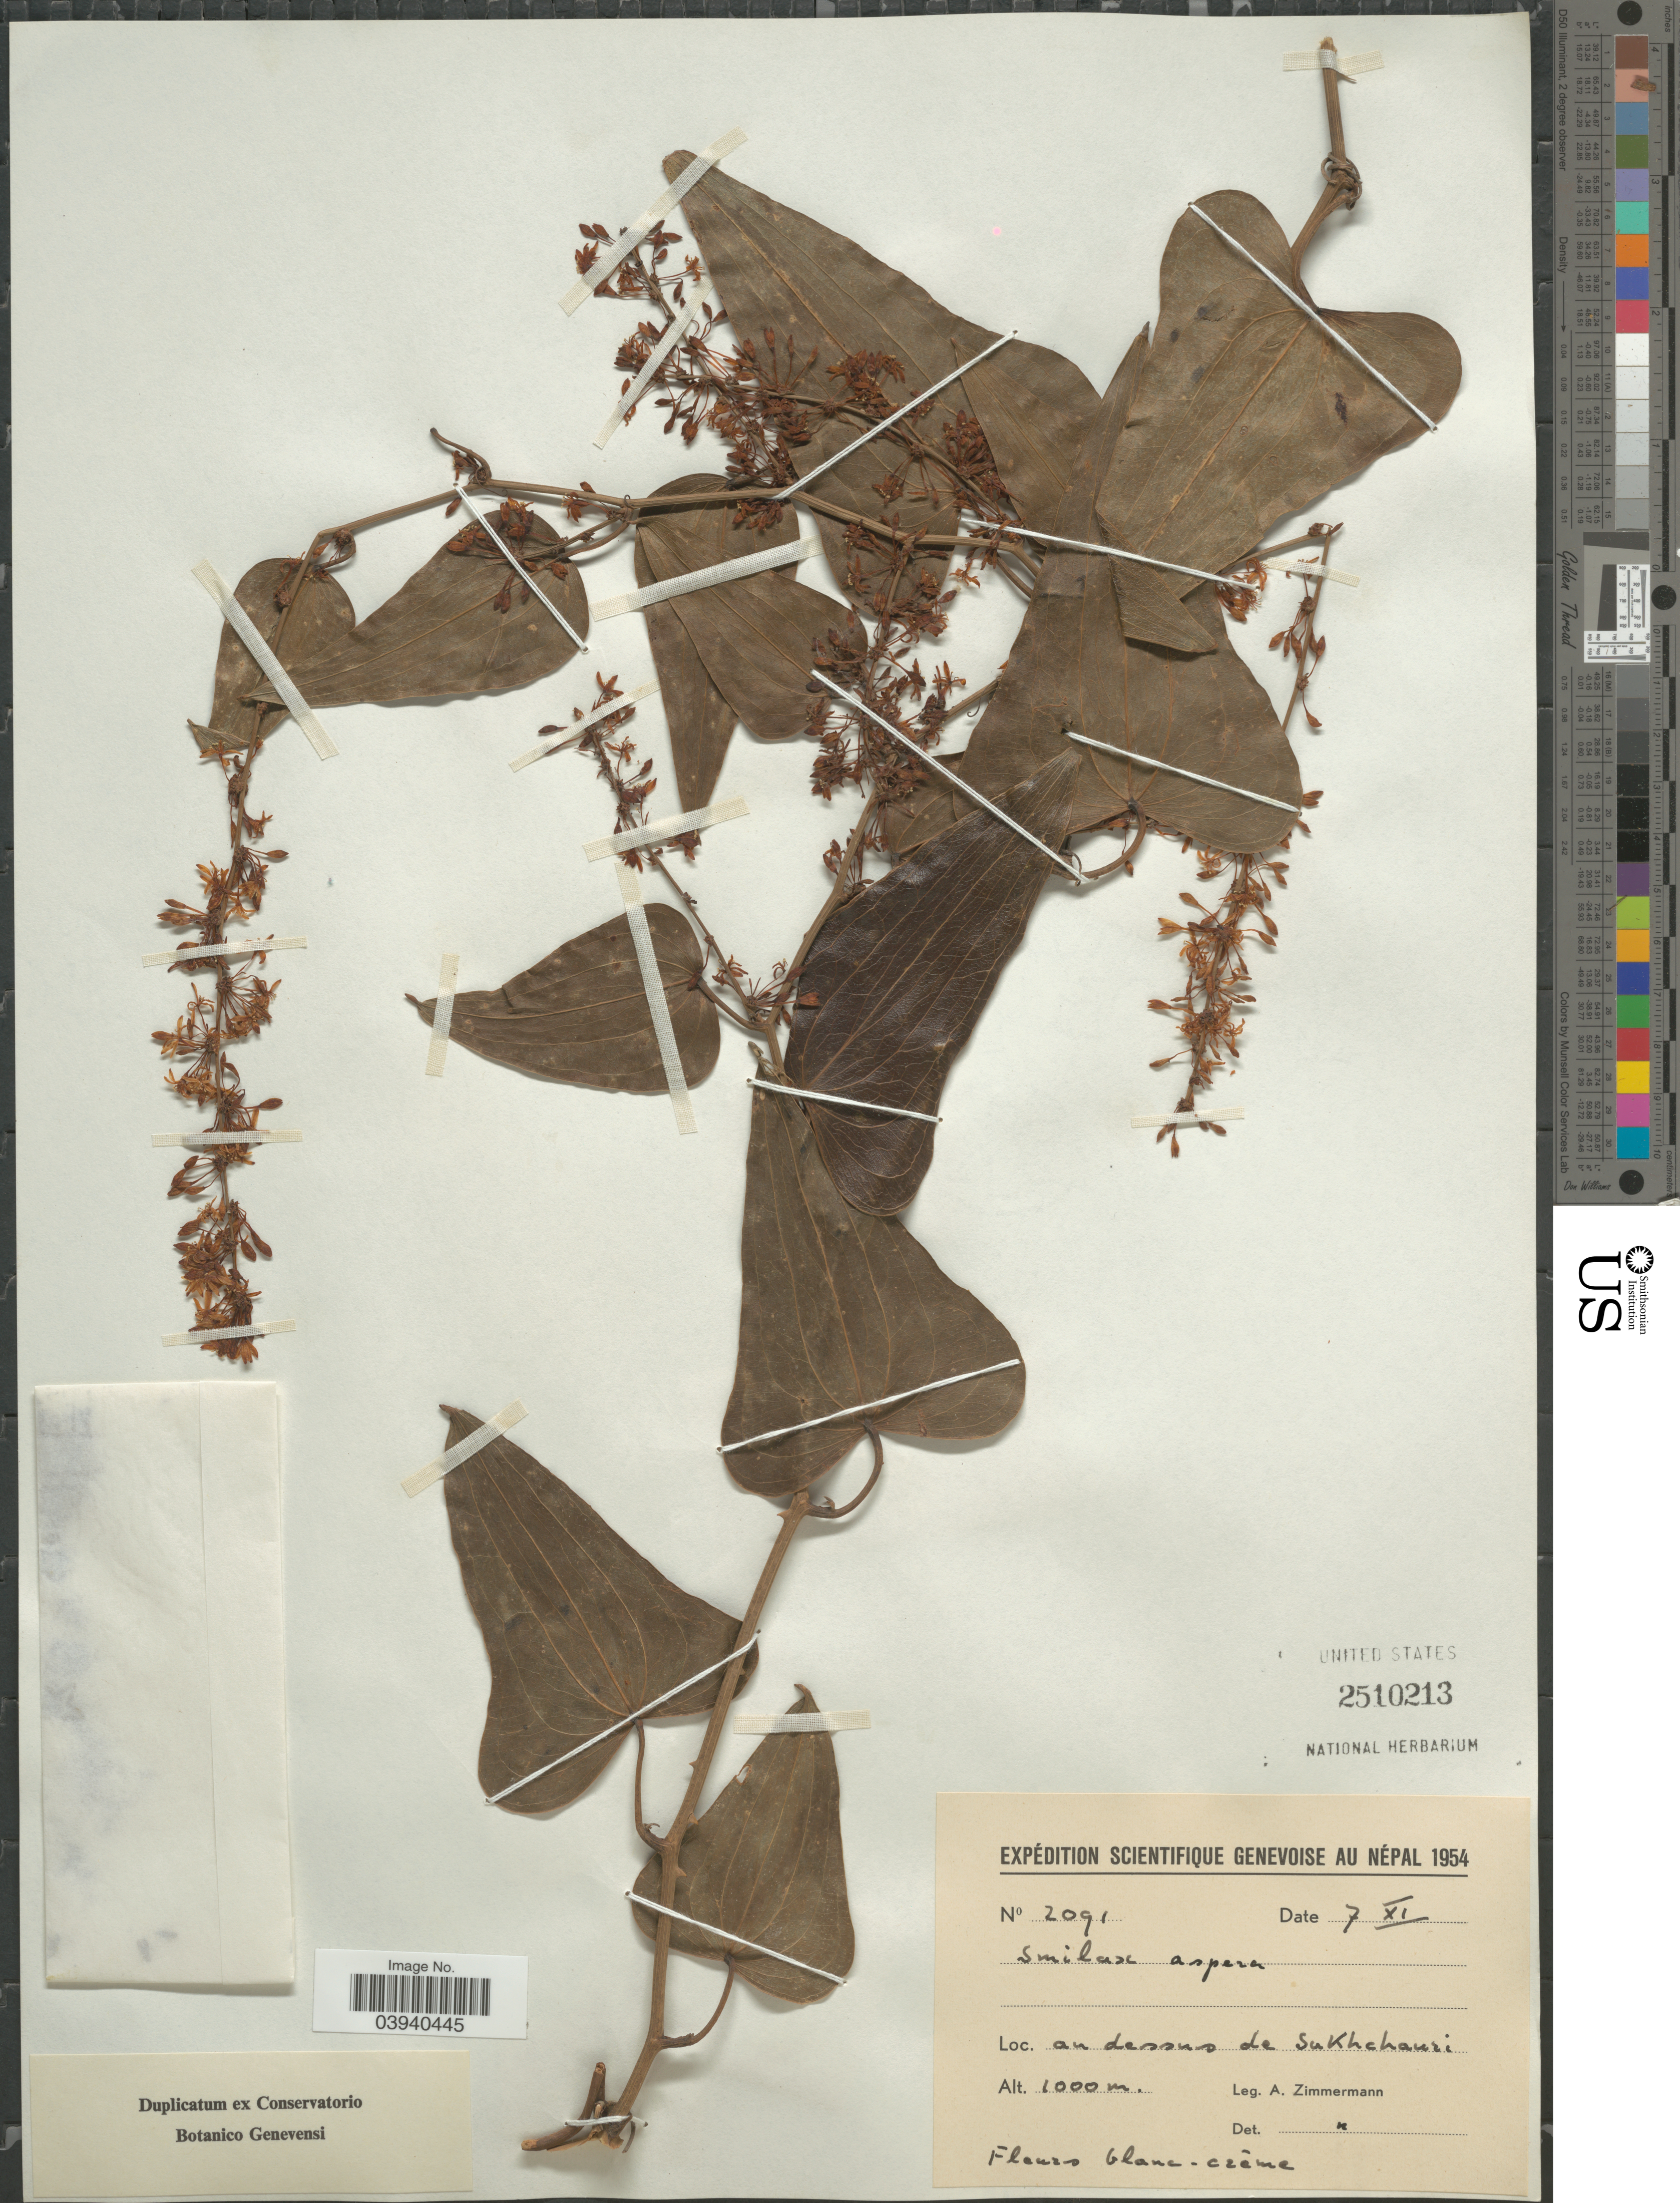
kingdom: Plantae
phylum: Tracheophyta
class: Liliopsida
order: Liliales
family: Smilacaceae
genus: Smilax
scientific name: Smilax aspera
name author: L.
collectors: A. Zimmermann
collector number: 2091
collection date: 1954-11-07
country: Nepal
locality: Au dessus de Sukhchauri.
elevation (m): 1000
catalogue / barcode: US 2510213